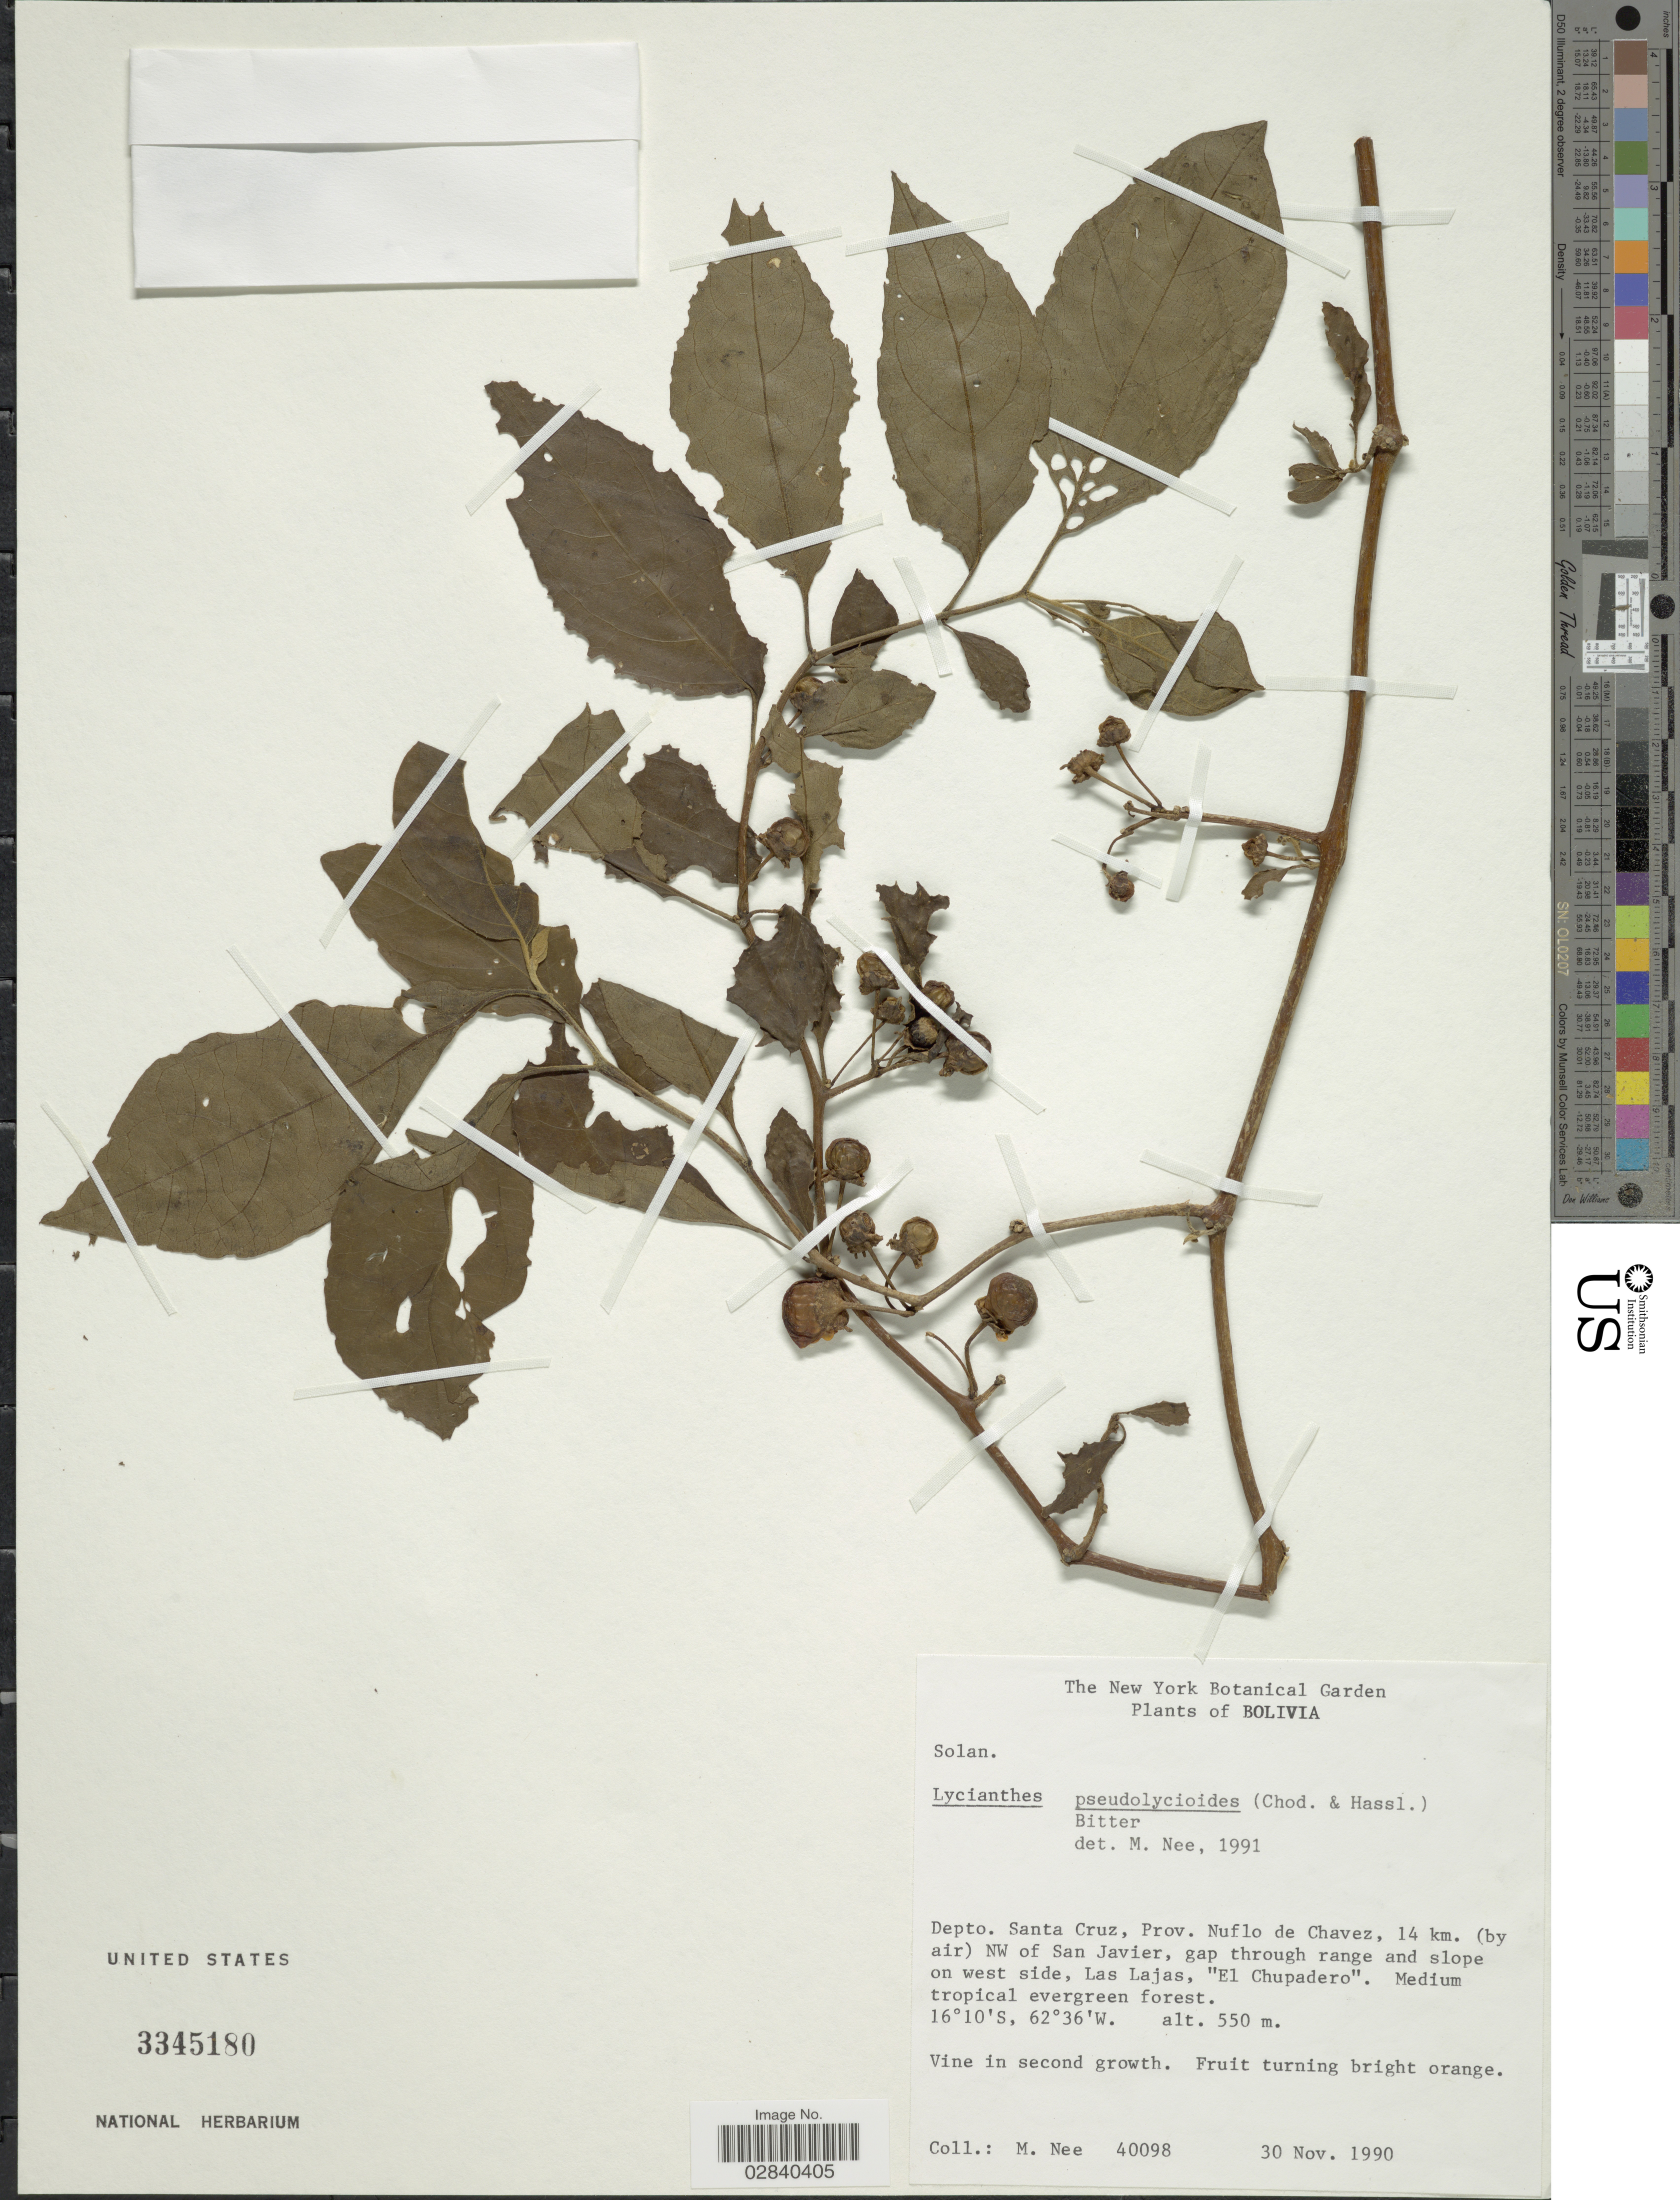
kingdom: Plantae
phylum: Tracheophyta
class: Magnoliopsida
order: Solanales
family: Solanaceae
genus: Lycianthes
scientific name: Lycianthes pseudolycioides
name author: Bitter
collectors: M. Nee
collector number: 40098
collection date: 1990-11-30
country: Bolivia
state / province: Santa Cruz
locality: Depto. Santa Cruz, Prov. Nuflo de Chavez, 14 km. (by air) NW of San Javier, gap trough range and slope on west side, Las Lajas, "El Chuparedo".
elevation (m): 550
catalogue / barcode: US 3345180